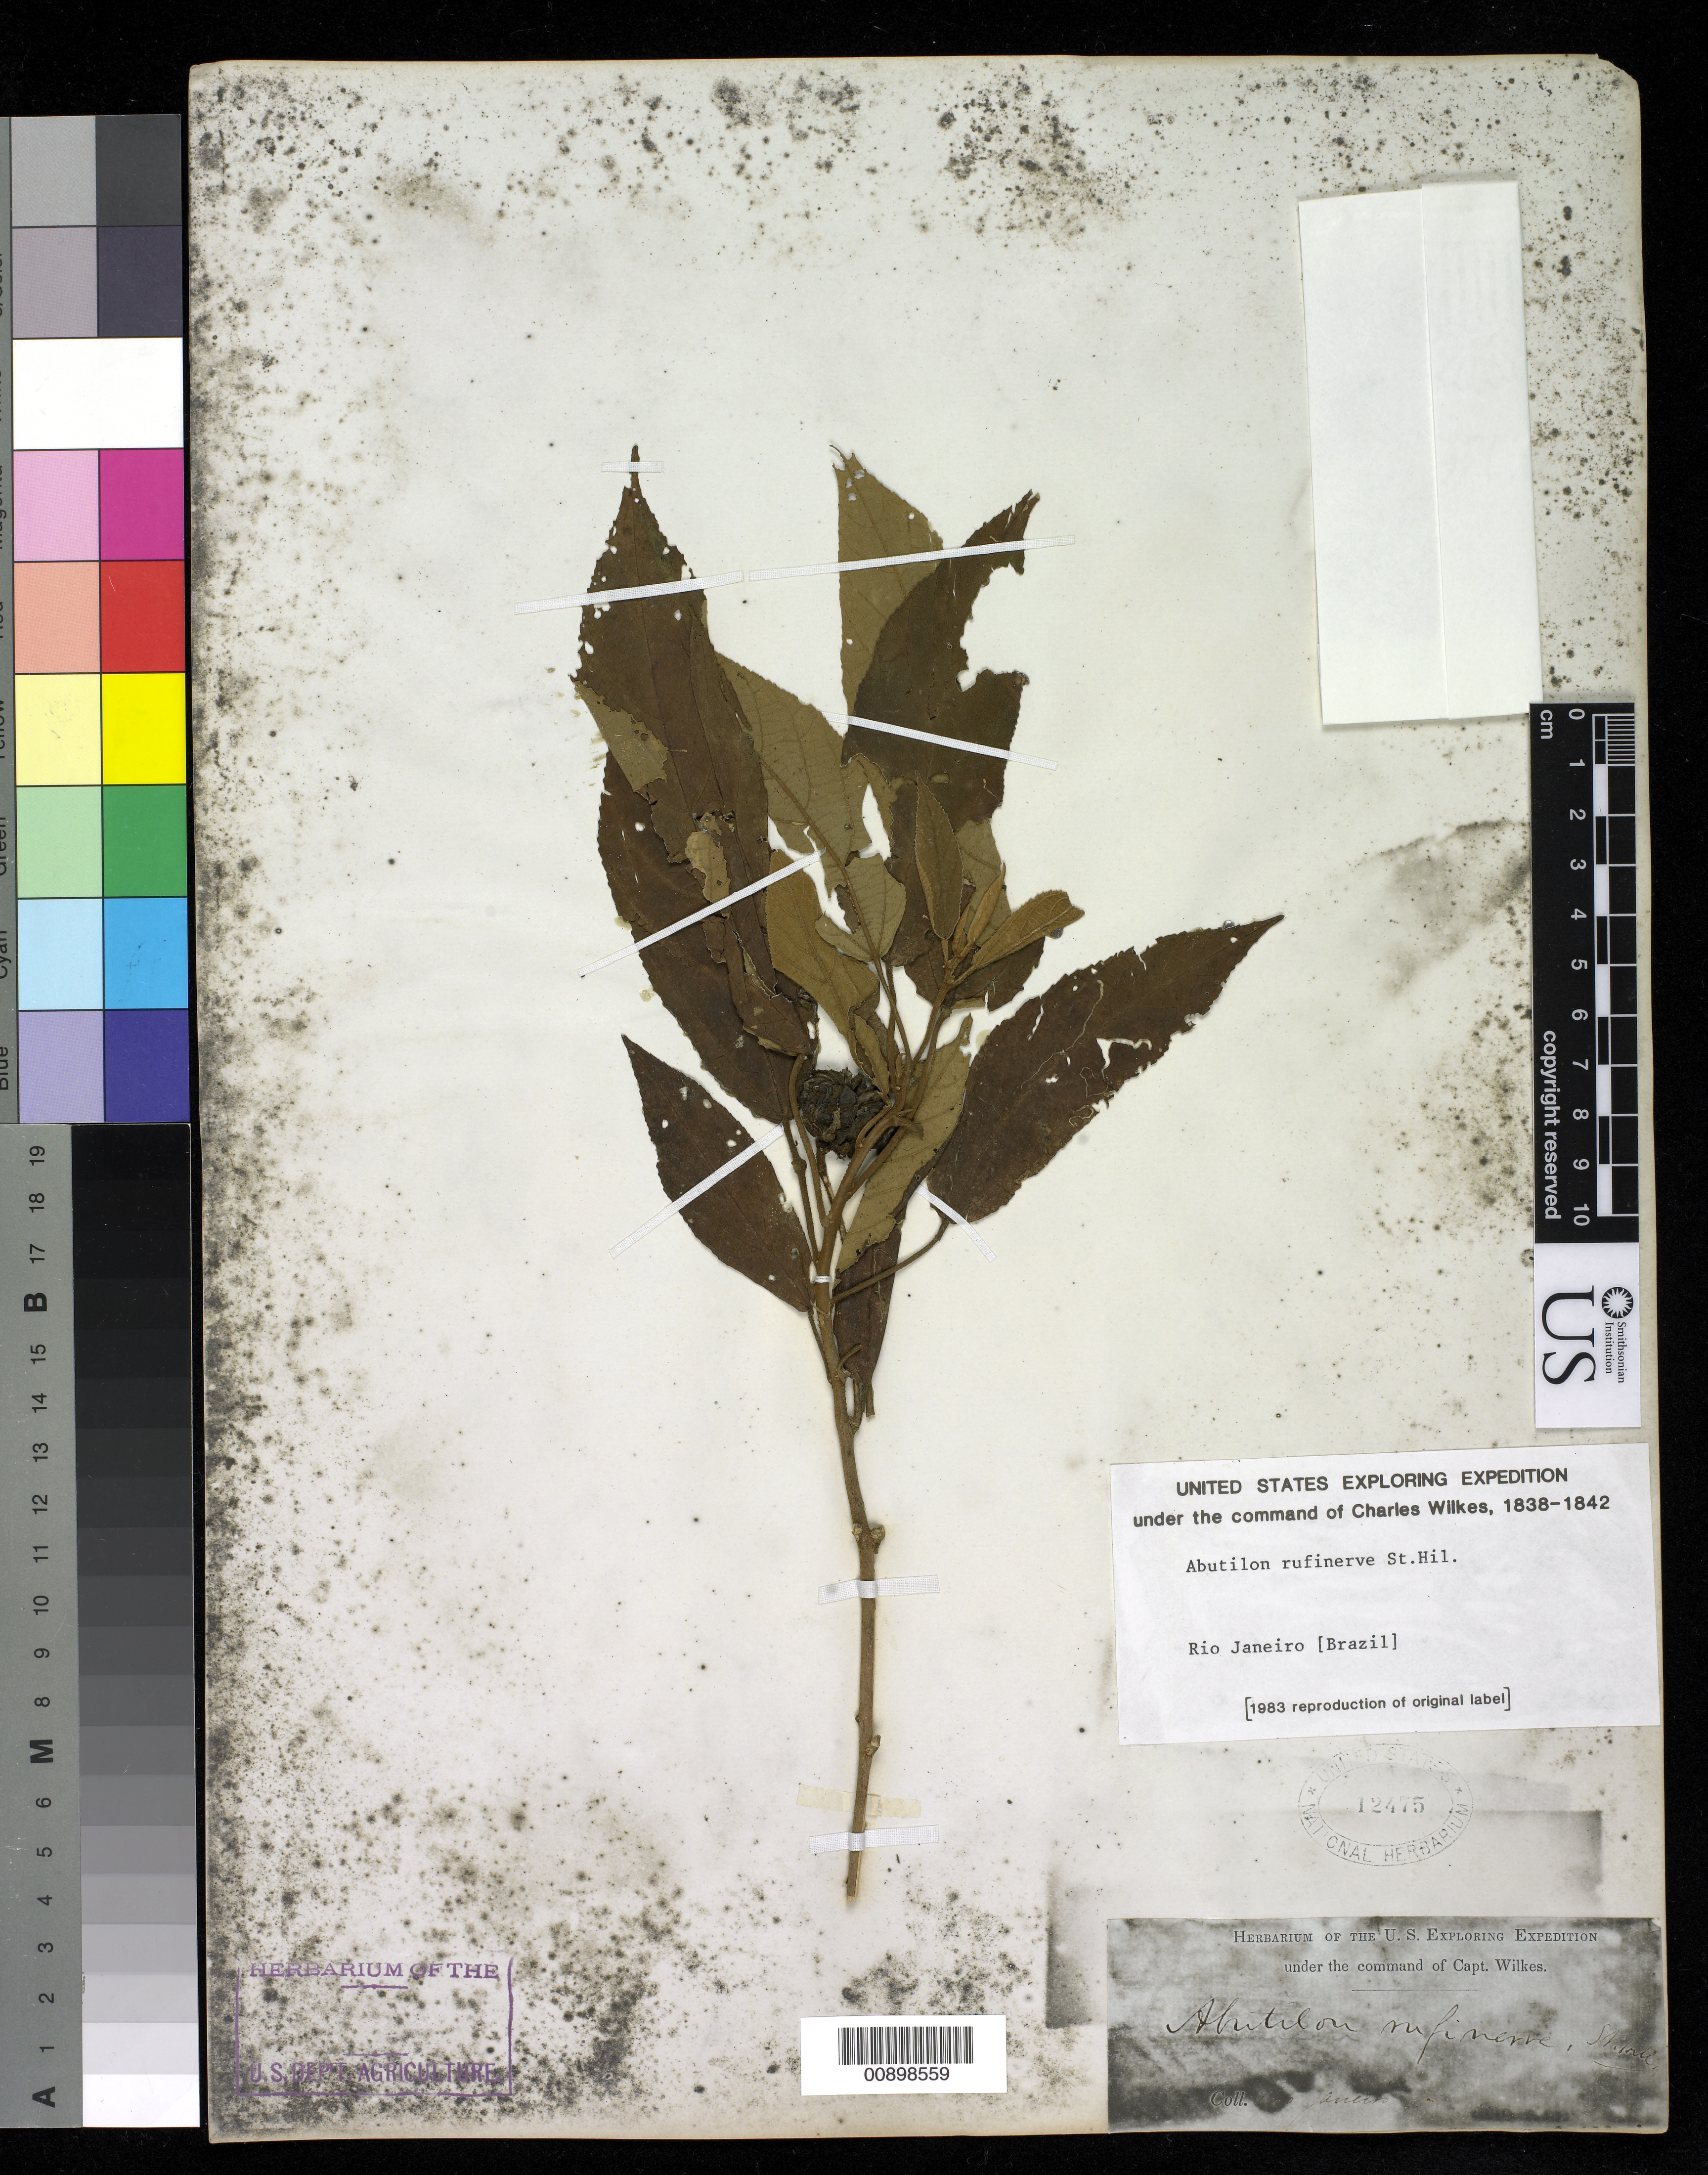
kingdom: Plantae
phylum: Tracheophyta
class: Magnoliopsida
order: Malvales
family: Malvaceae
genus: Callianthe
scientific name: Callianthe rufinerva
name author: (A. St.-Hil.) Donnell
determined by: Dorr, L. J., (BOT), Smithsonian Institution - National Museum of Natural History (UNITED STATES)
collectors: Wilkes Explor. Exped.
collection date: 1838/1842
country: Brazil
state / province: Rio de Janeiro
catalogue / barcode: US 12475